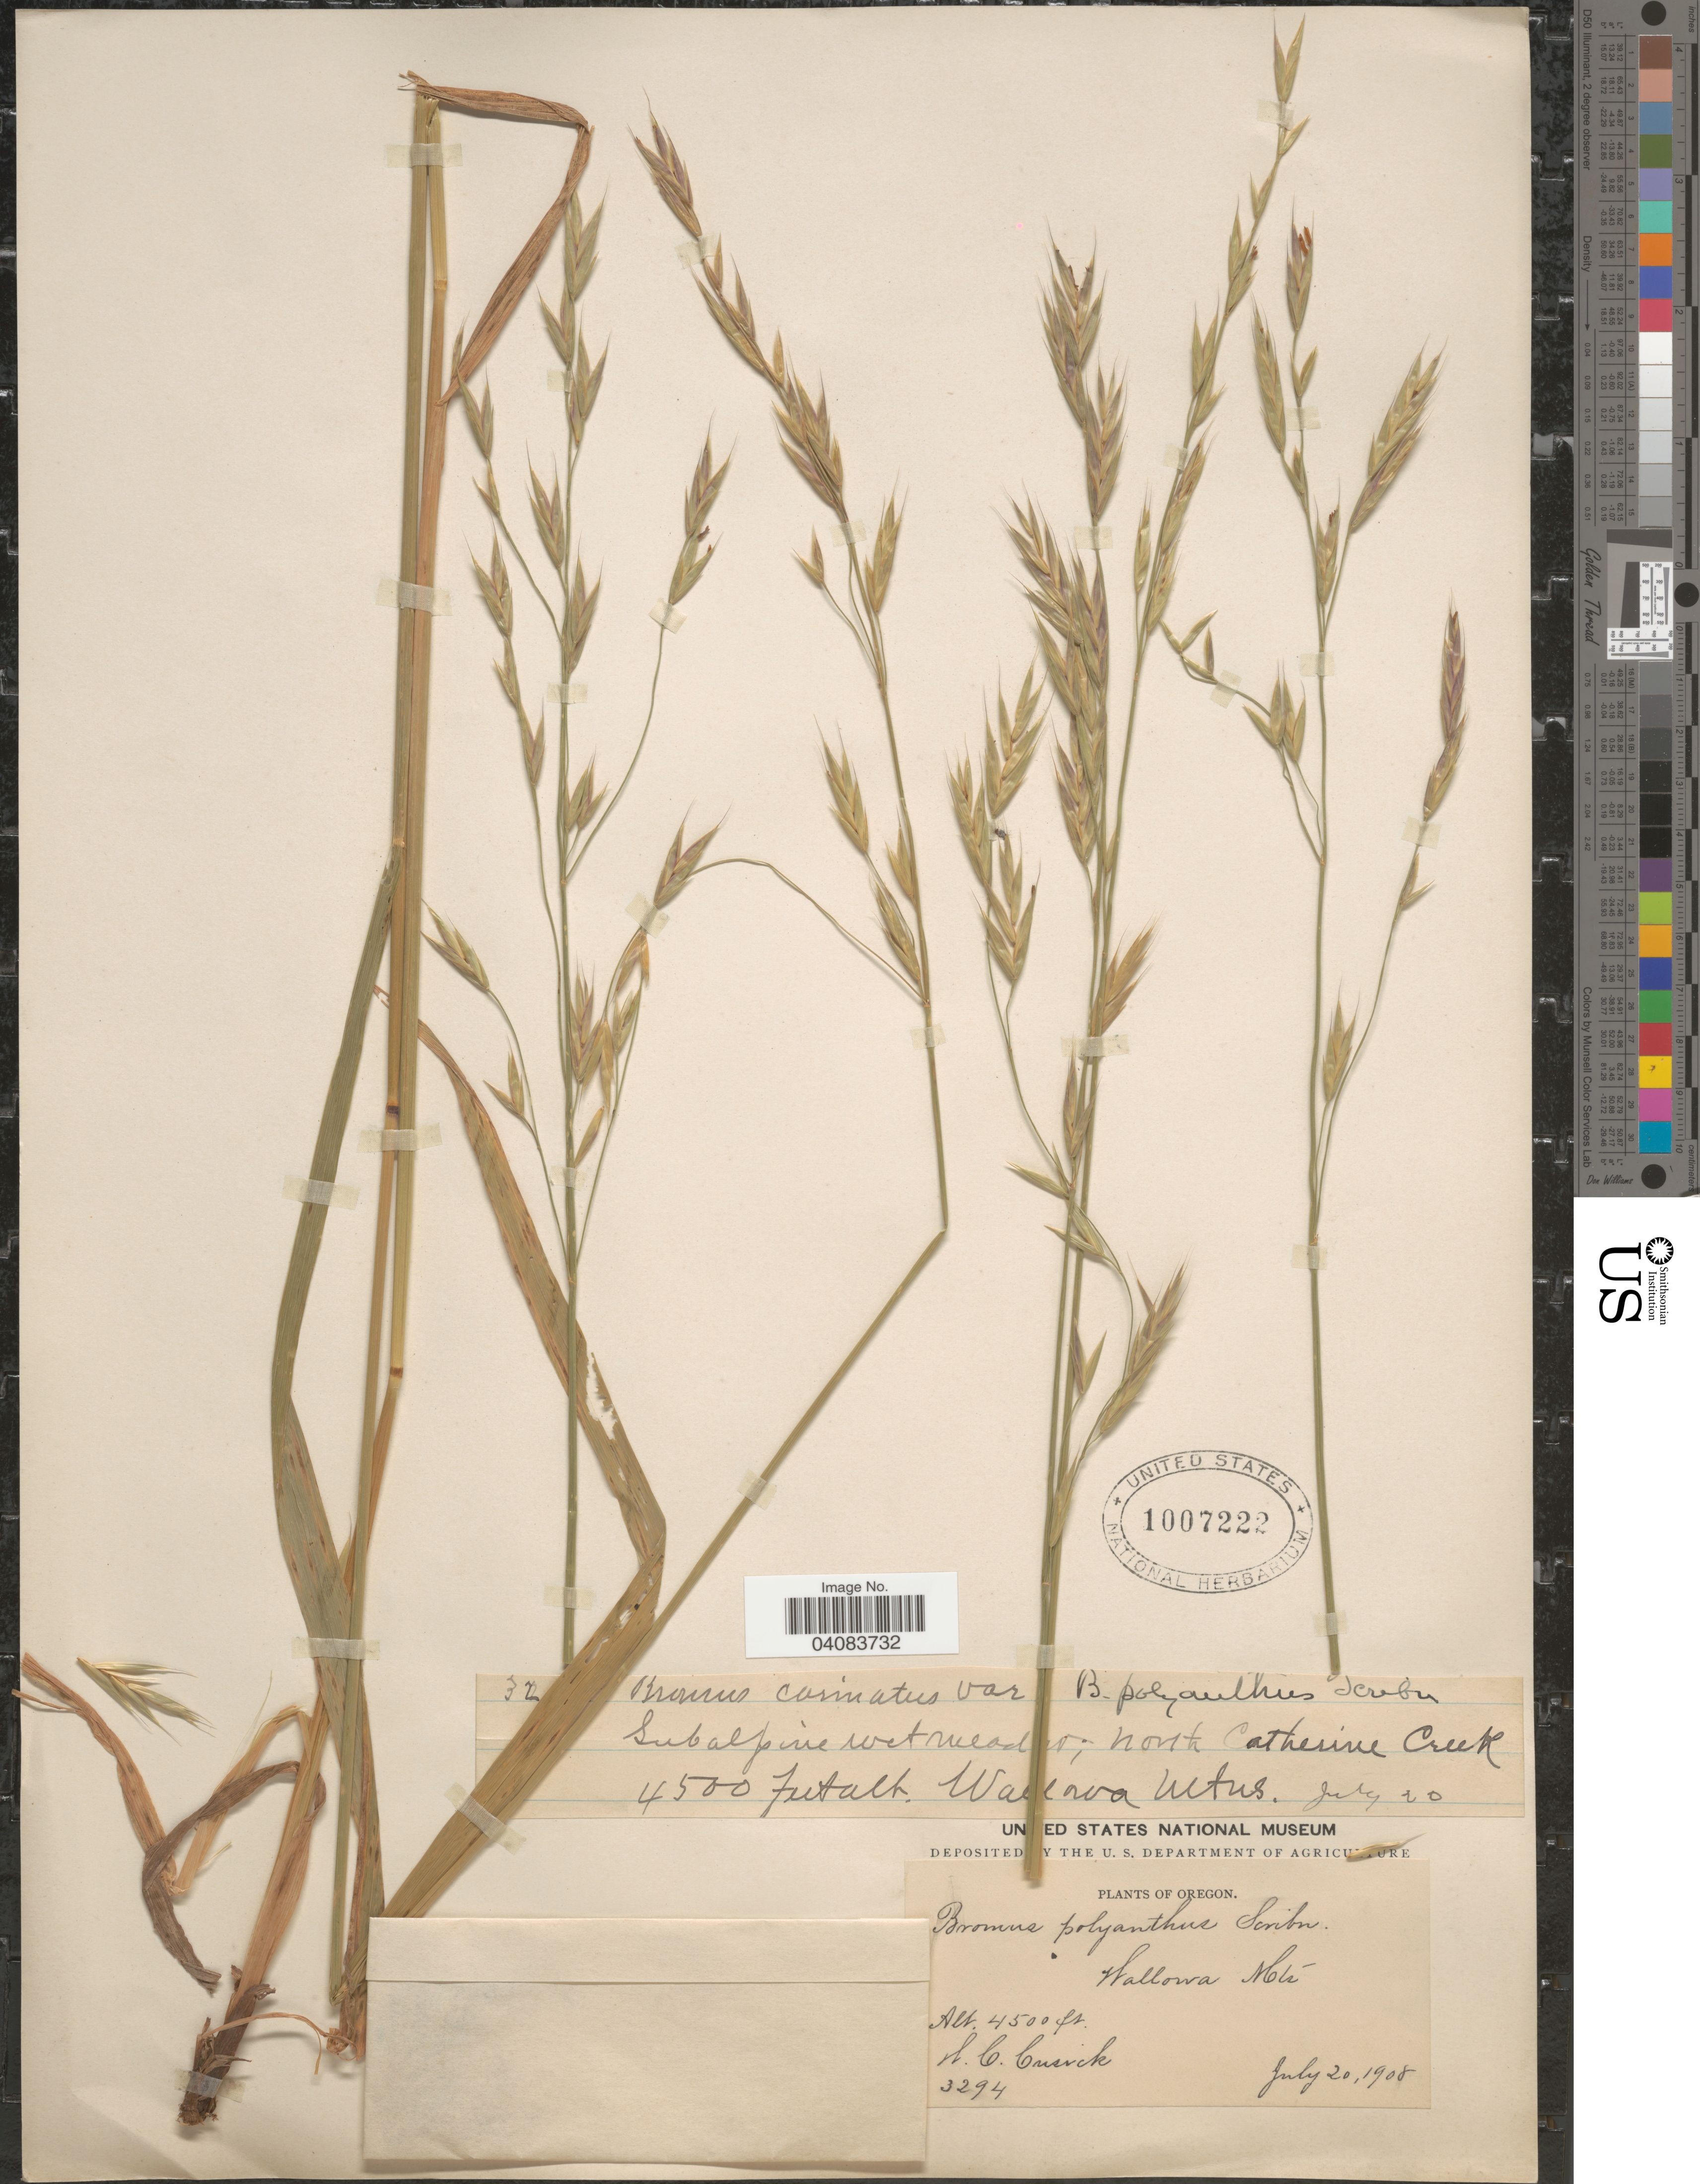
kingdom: Plantae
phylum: Tracheophyta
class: Liliopsida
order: Poales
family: Poaceae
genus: Bromus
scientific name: Bromus polyanthus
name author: Scribn. ex Shear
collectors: W. C. Cusick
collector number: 3294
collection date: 1908-07-20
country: United States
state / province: Oregon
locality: Subalpine wet meadow; North Catherine Creek. Wallowa Mtns.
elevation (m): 1372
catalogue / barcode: US 1007222